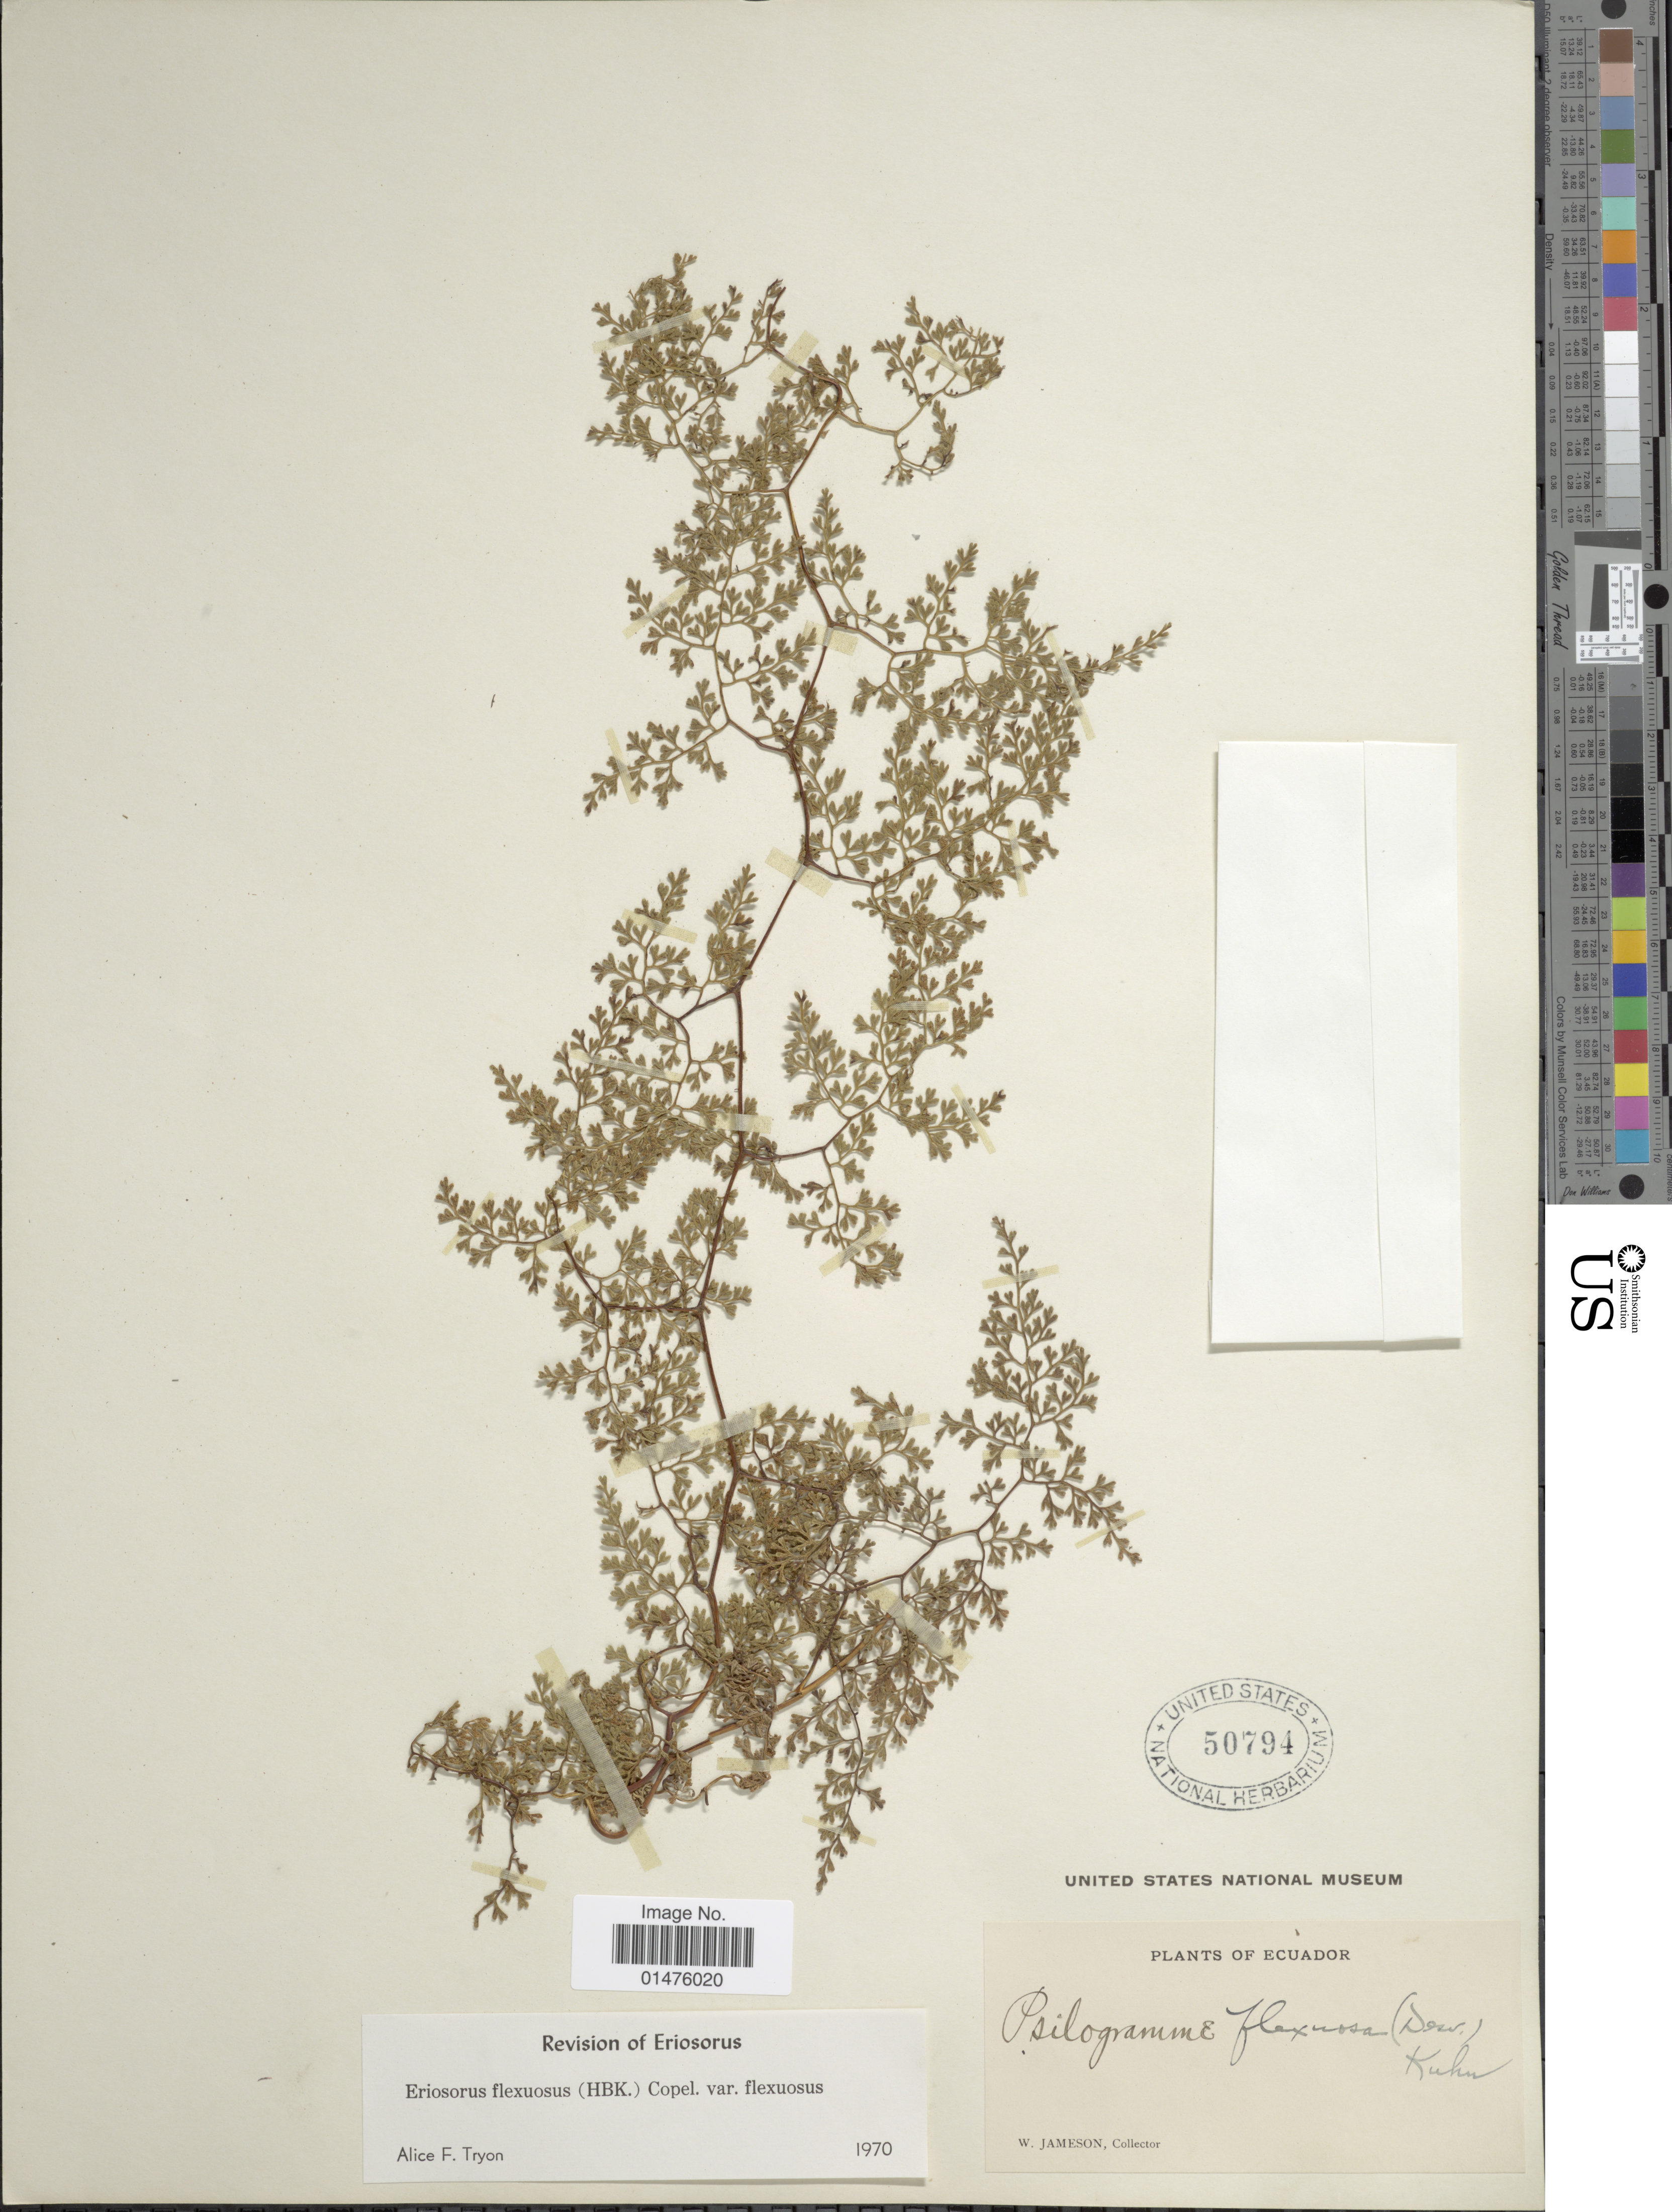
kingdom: Plantae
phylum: Tracheophyta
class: Polypodiopsida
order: Polypodiales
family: Pteridaceae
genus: Jamesonia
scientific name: Jamesonia flexuosa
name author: (Humb. & Bonpl.) Christenh.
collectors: W. Jameson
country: Ecuador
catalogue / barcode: US 50794